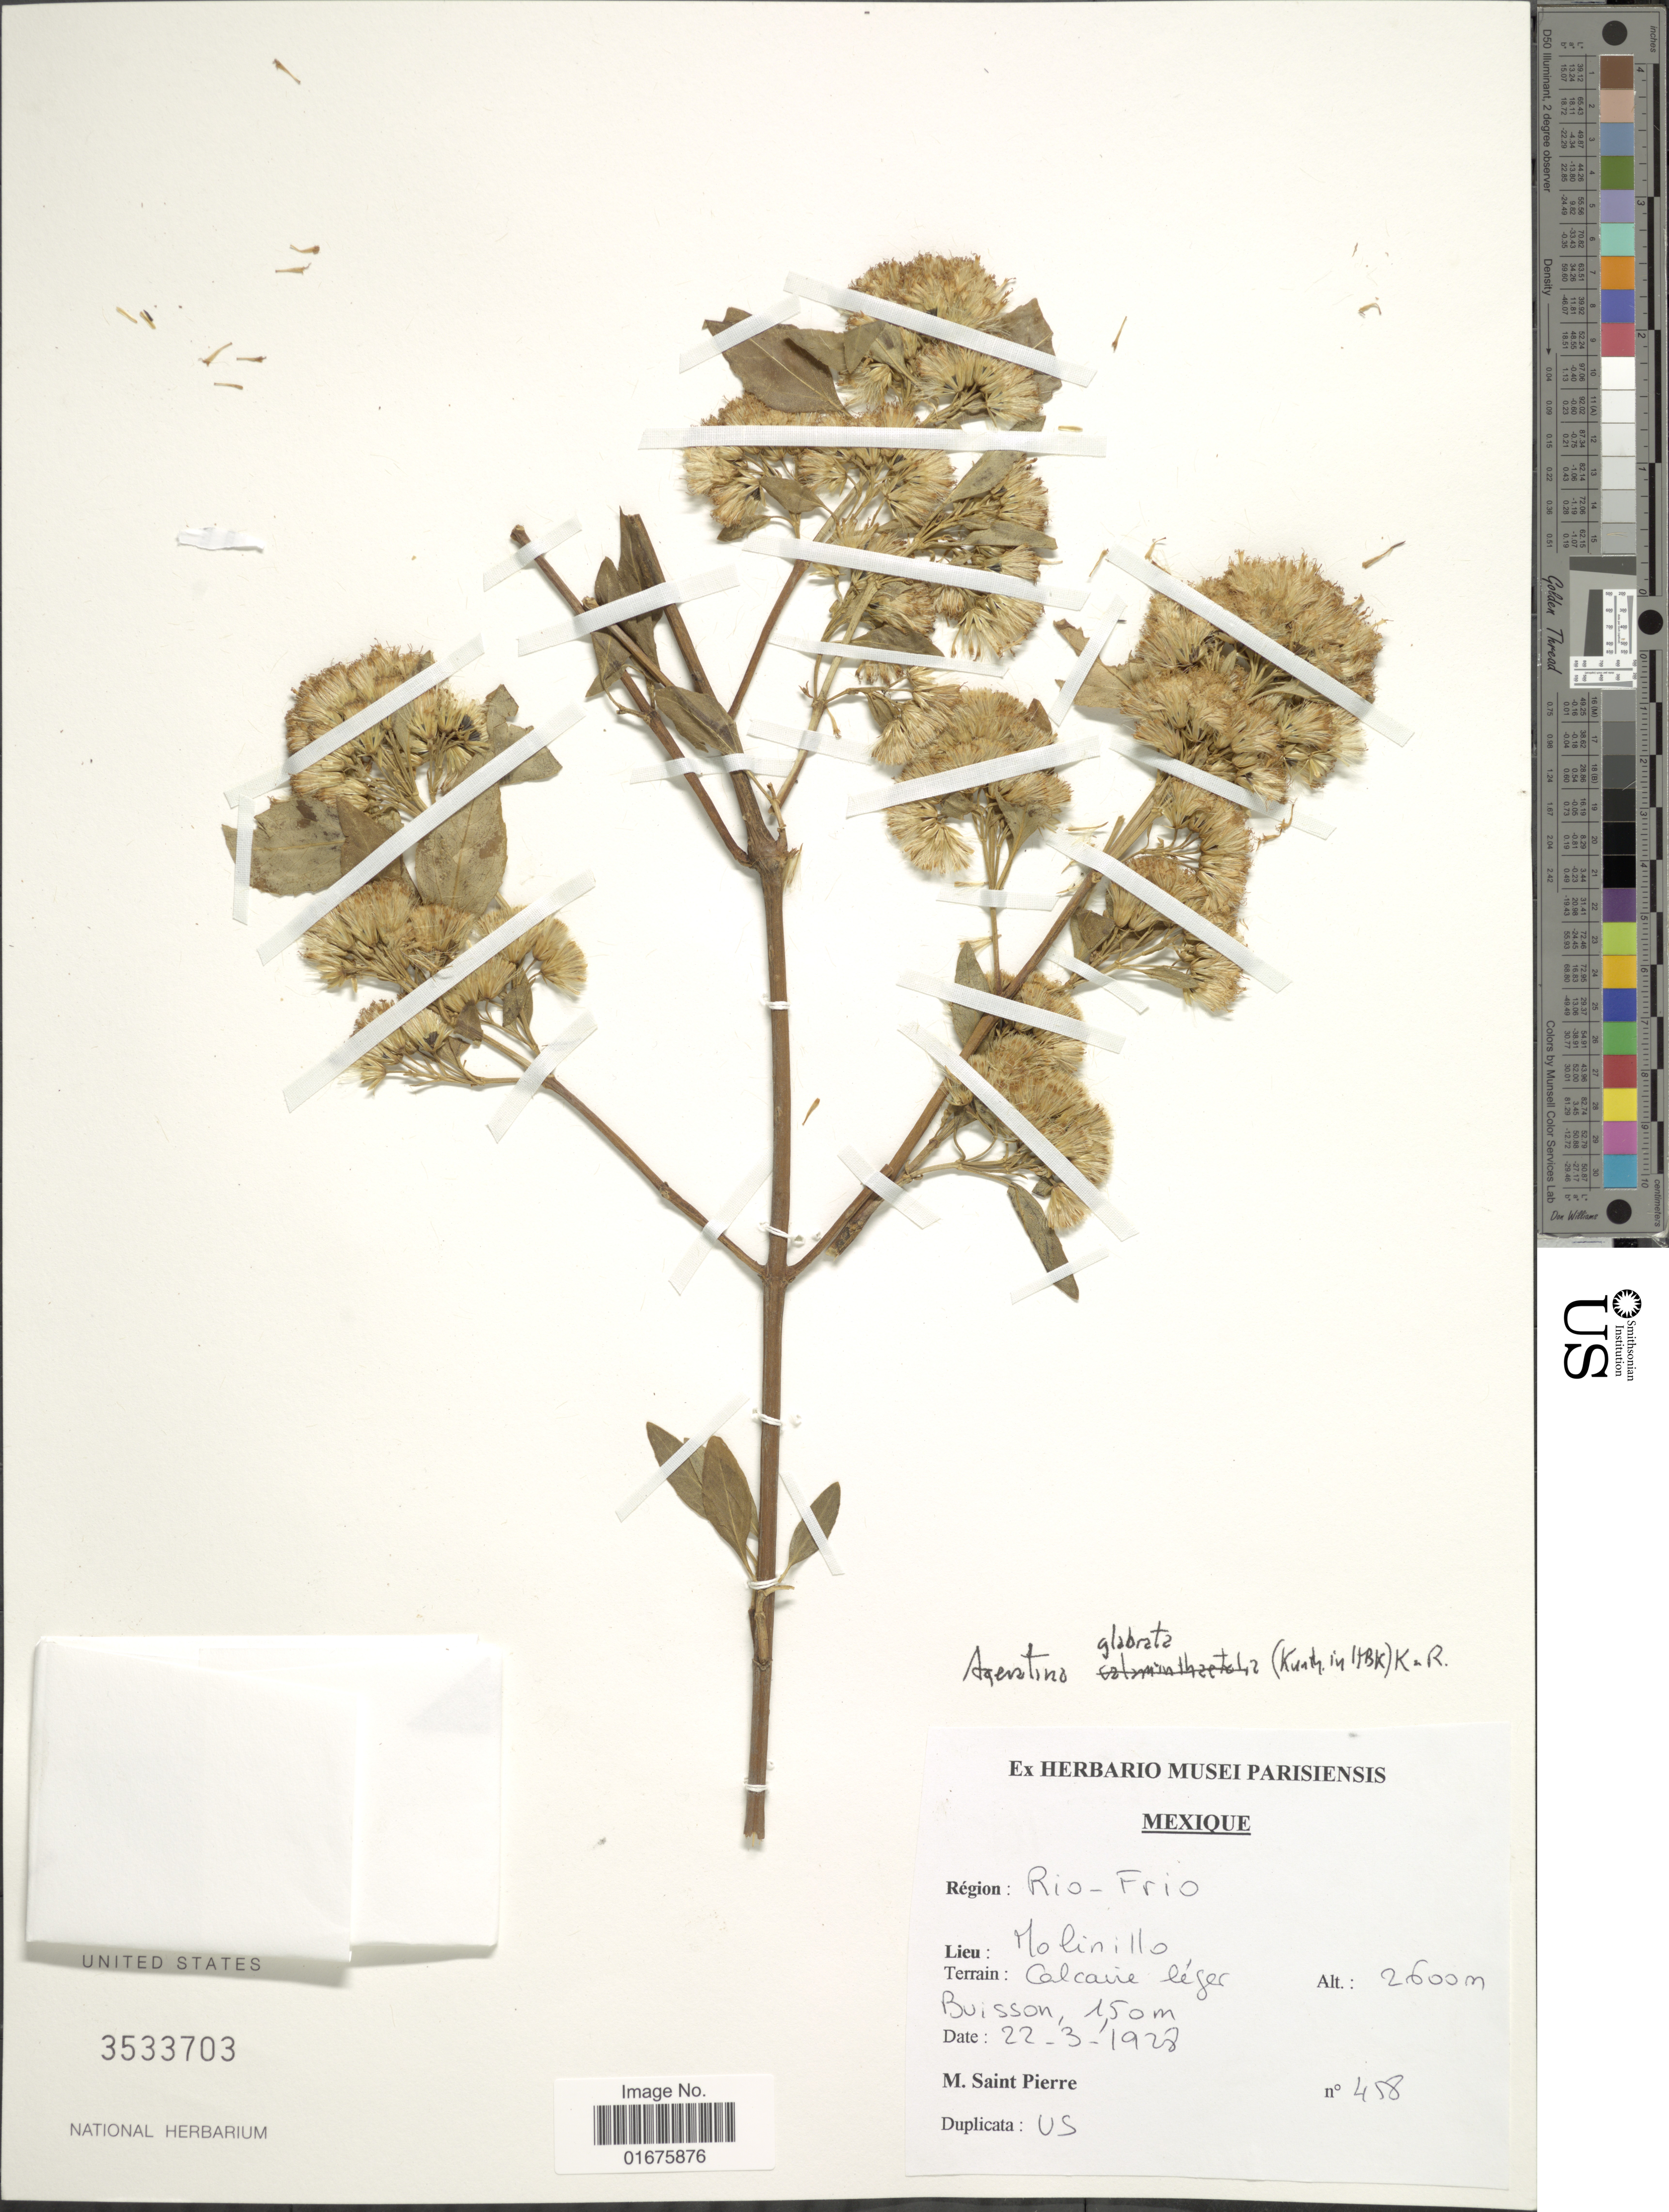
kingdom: Plantae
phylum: Tracheophyta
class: Magnoliopsida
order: Asterales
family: Asteraceae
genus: Ageratina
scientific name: Ageratina glabrata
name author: (Kunth) R.M. King & H. Rob.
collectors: M. Saint-Pierre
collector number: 458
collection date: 1928-03-22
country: Mexico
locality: Région: Rio-Frio, Lieu: Molinillo, Terrain: calcaine léger Buisson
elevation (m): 2600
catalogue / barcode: US 3533703